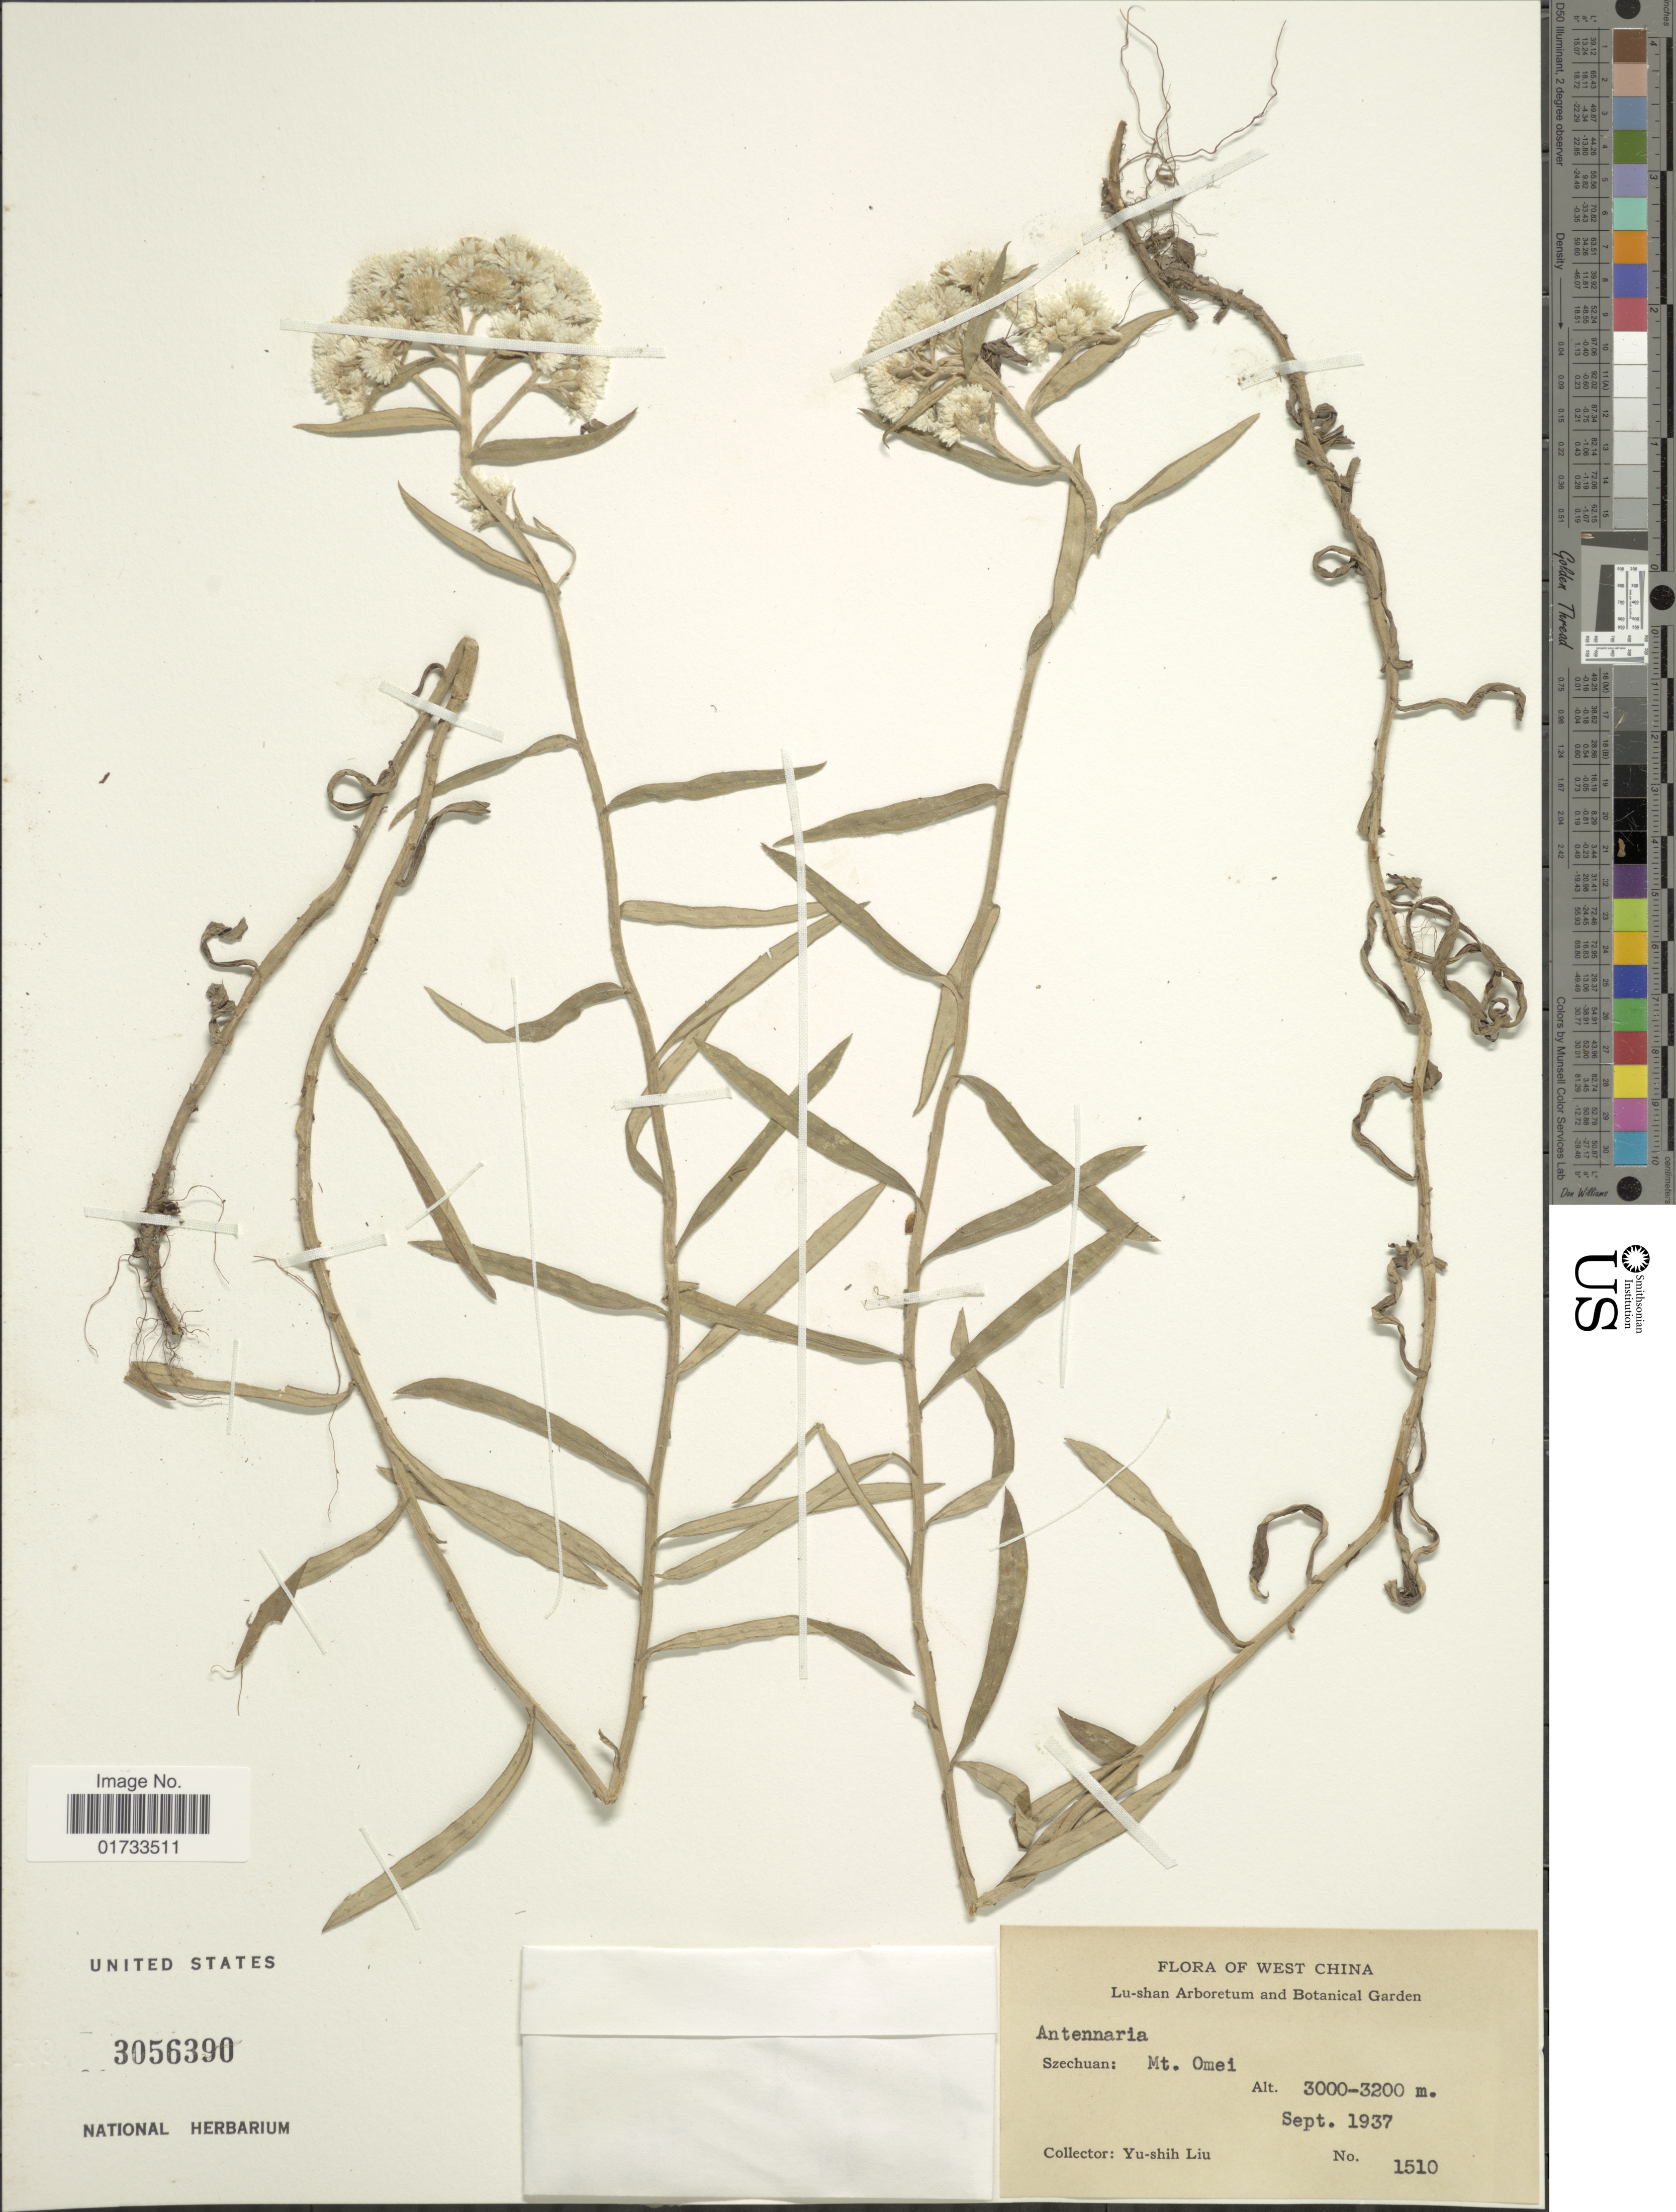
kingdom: Plantae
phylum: Tracheophyta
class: Magnoliopsida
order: Asterales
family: Asteraceae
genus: Antennaria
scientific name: Antennaria sp.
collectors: Y.-S. Liu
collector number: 1510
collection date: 1937-09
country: China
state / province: Sichuan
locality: West China, Szechuan: Mt. Omei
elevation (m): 3000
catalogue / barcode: US 3056390